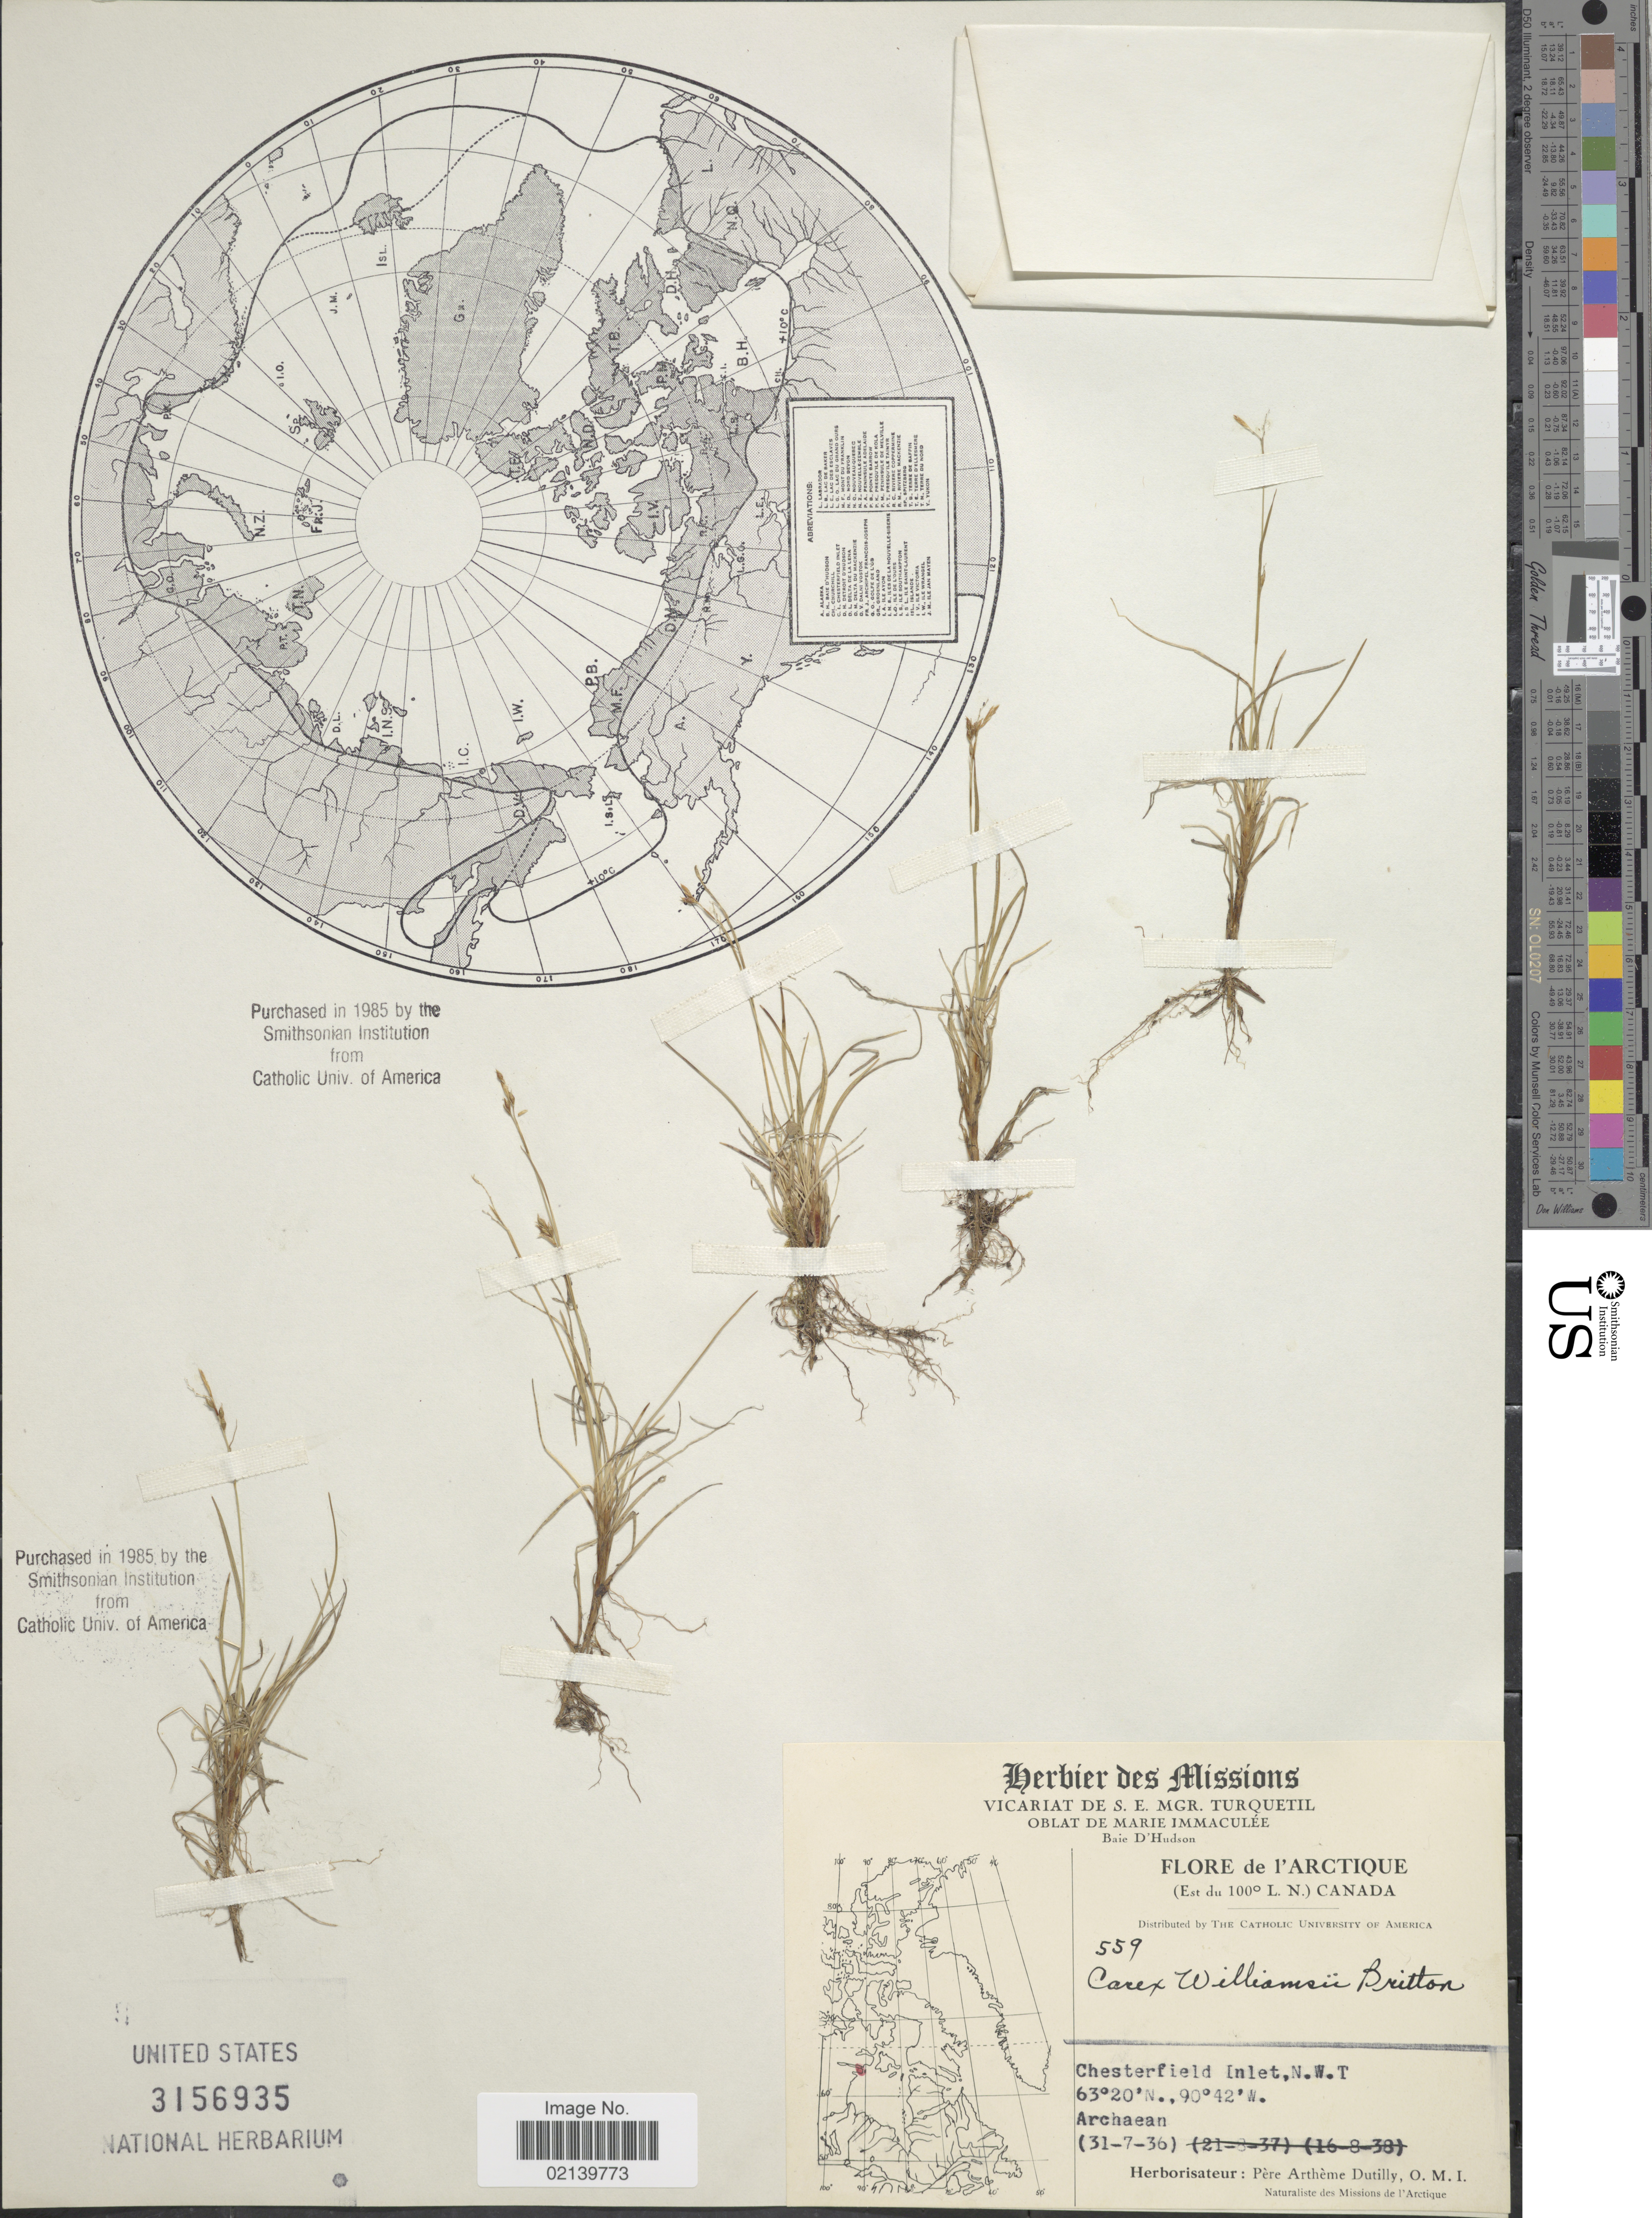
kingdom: Plantae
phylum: Tracheophyta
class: Liliopsida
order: Poales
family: Cyperaceae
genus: Carex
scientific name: Carex williamsii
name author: Britton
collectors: A. Dutilly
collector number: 559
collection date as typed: Transcribed d/m/y: 31/7/36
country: Canada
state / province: Northwest Territories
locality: Chesterfield Inlet, N.W.T. Archaean. L'Arctique (Est du 100º L. N. )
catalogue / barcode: US 3156935